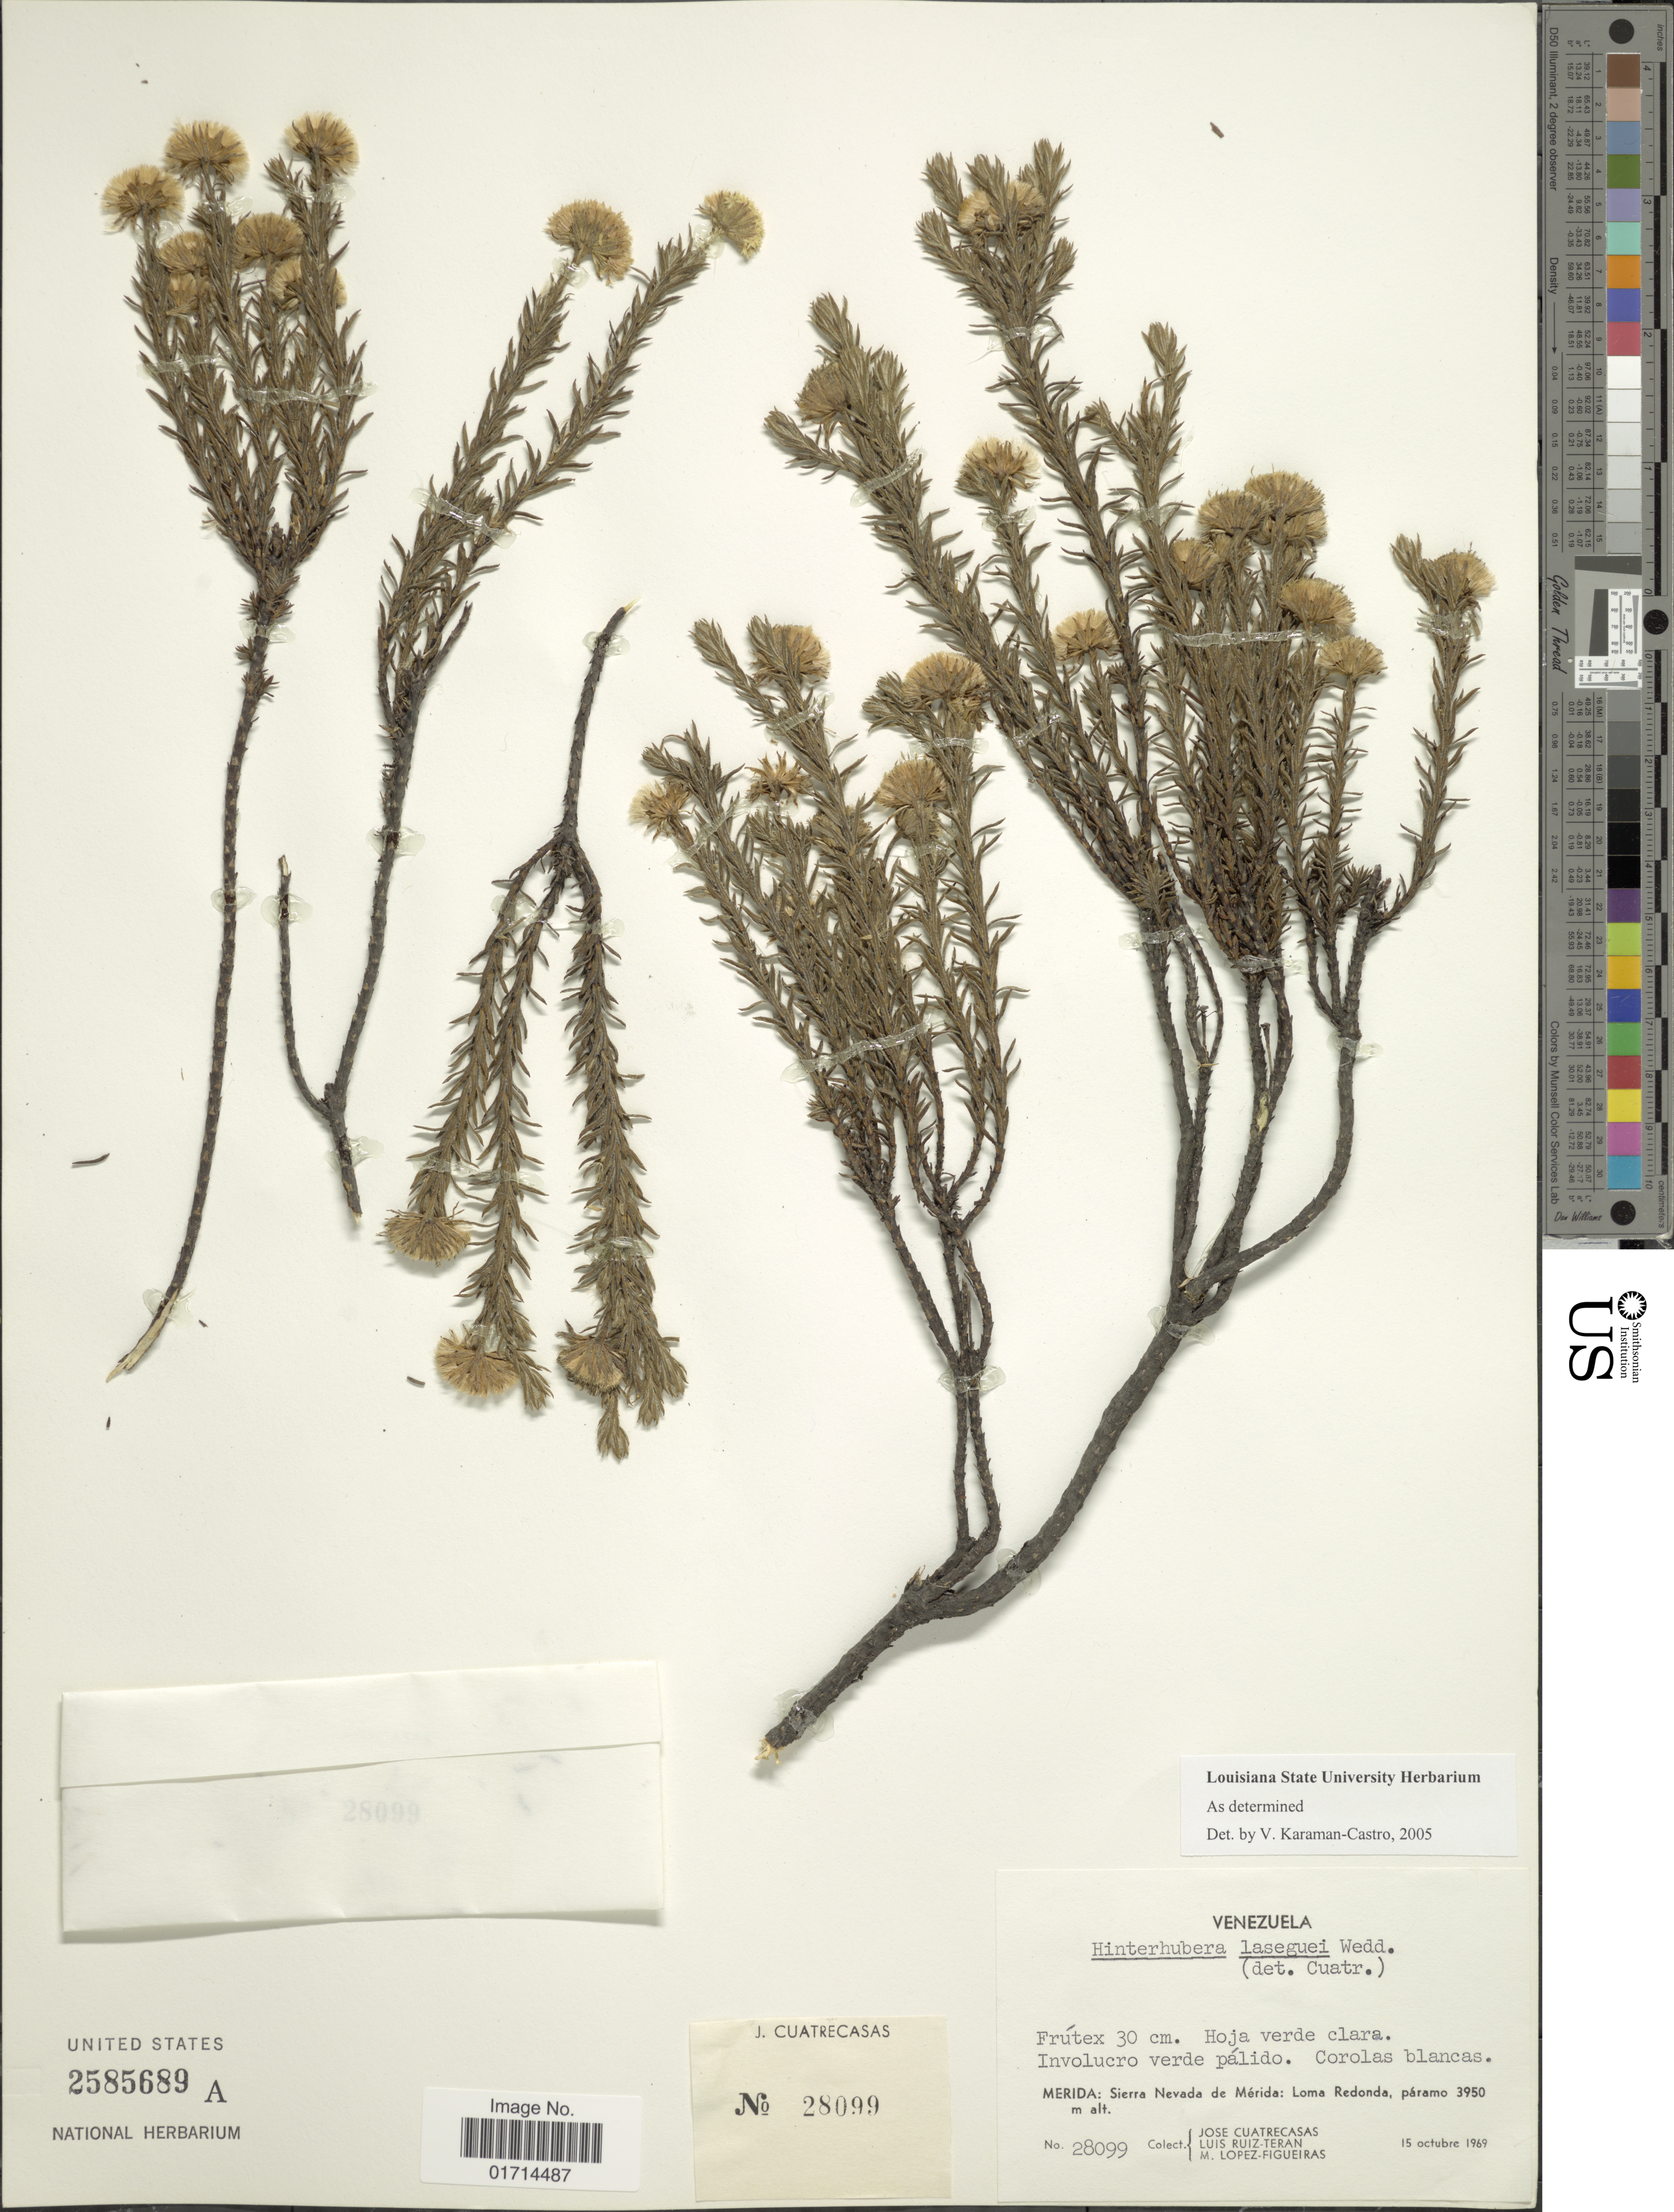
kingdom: Plantae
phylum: Tracheophyta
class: Magnoliopsida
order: Asterales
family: Asteraceae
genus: Hinterhubera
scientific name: Hinterhubera laseguei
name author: Wedd.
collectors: J. Cuatrecasas, L. Teran & M. Lopéz-F.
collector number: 28099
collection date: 1969-10-15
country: Venezuela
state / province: Mérida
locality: Sierra Nevada de Merida: Loma Redonda Paramo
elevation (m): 3950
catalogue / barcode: US 2585689A